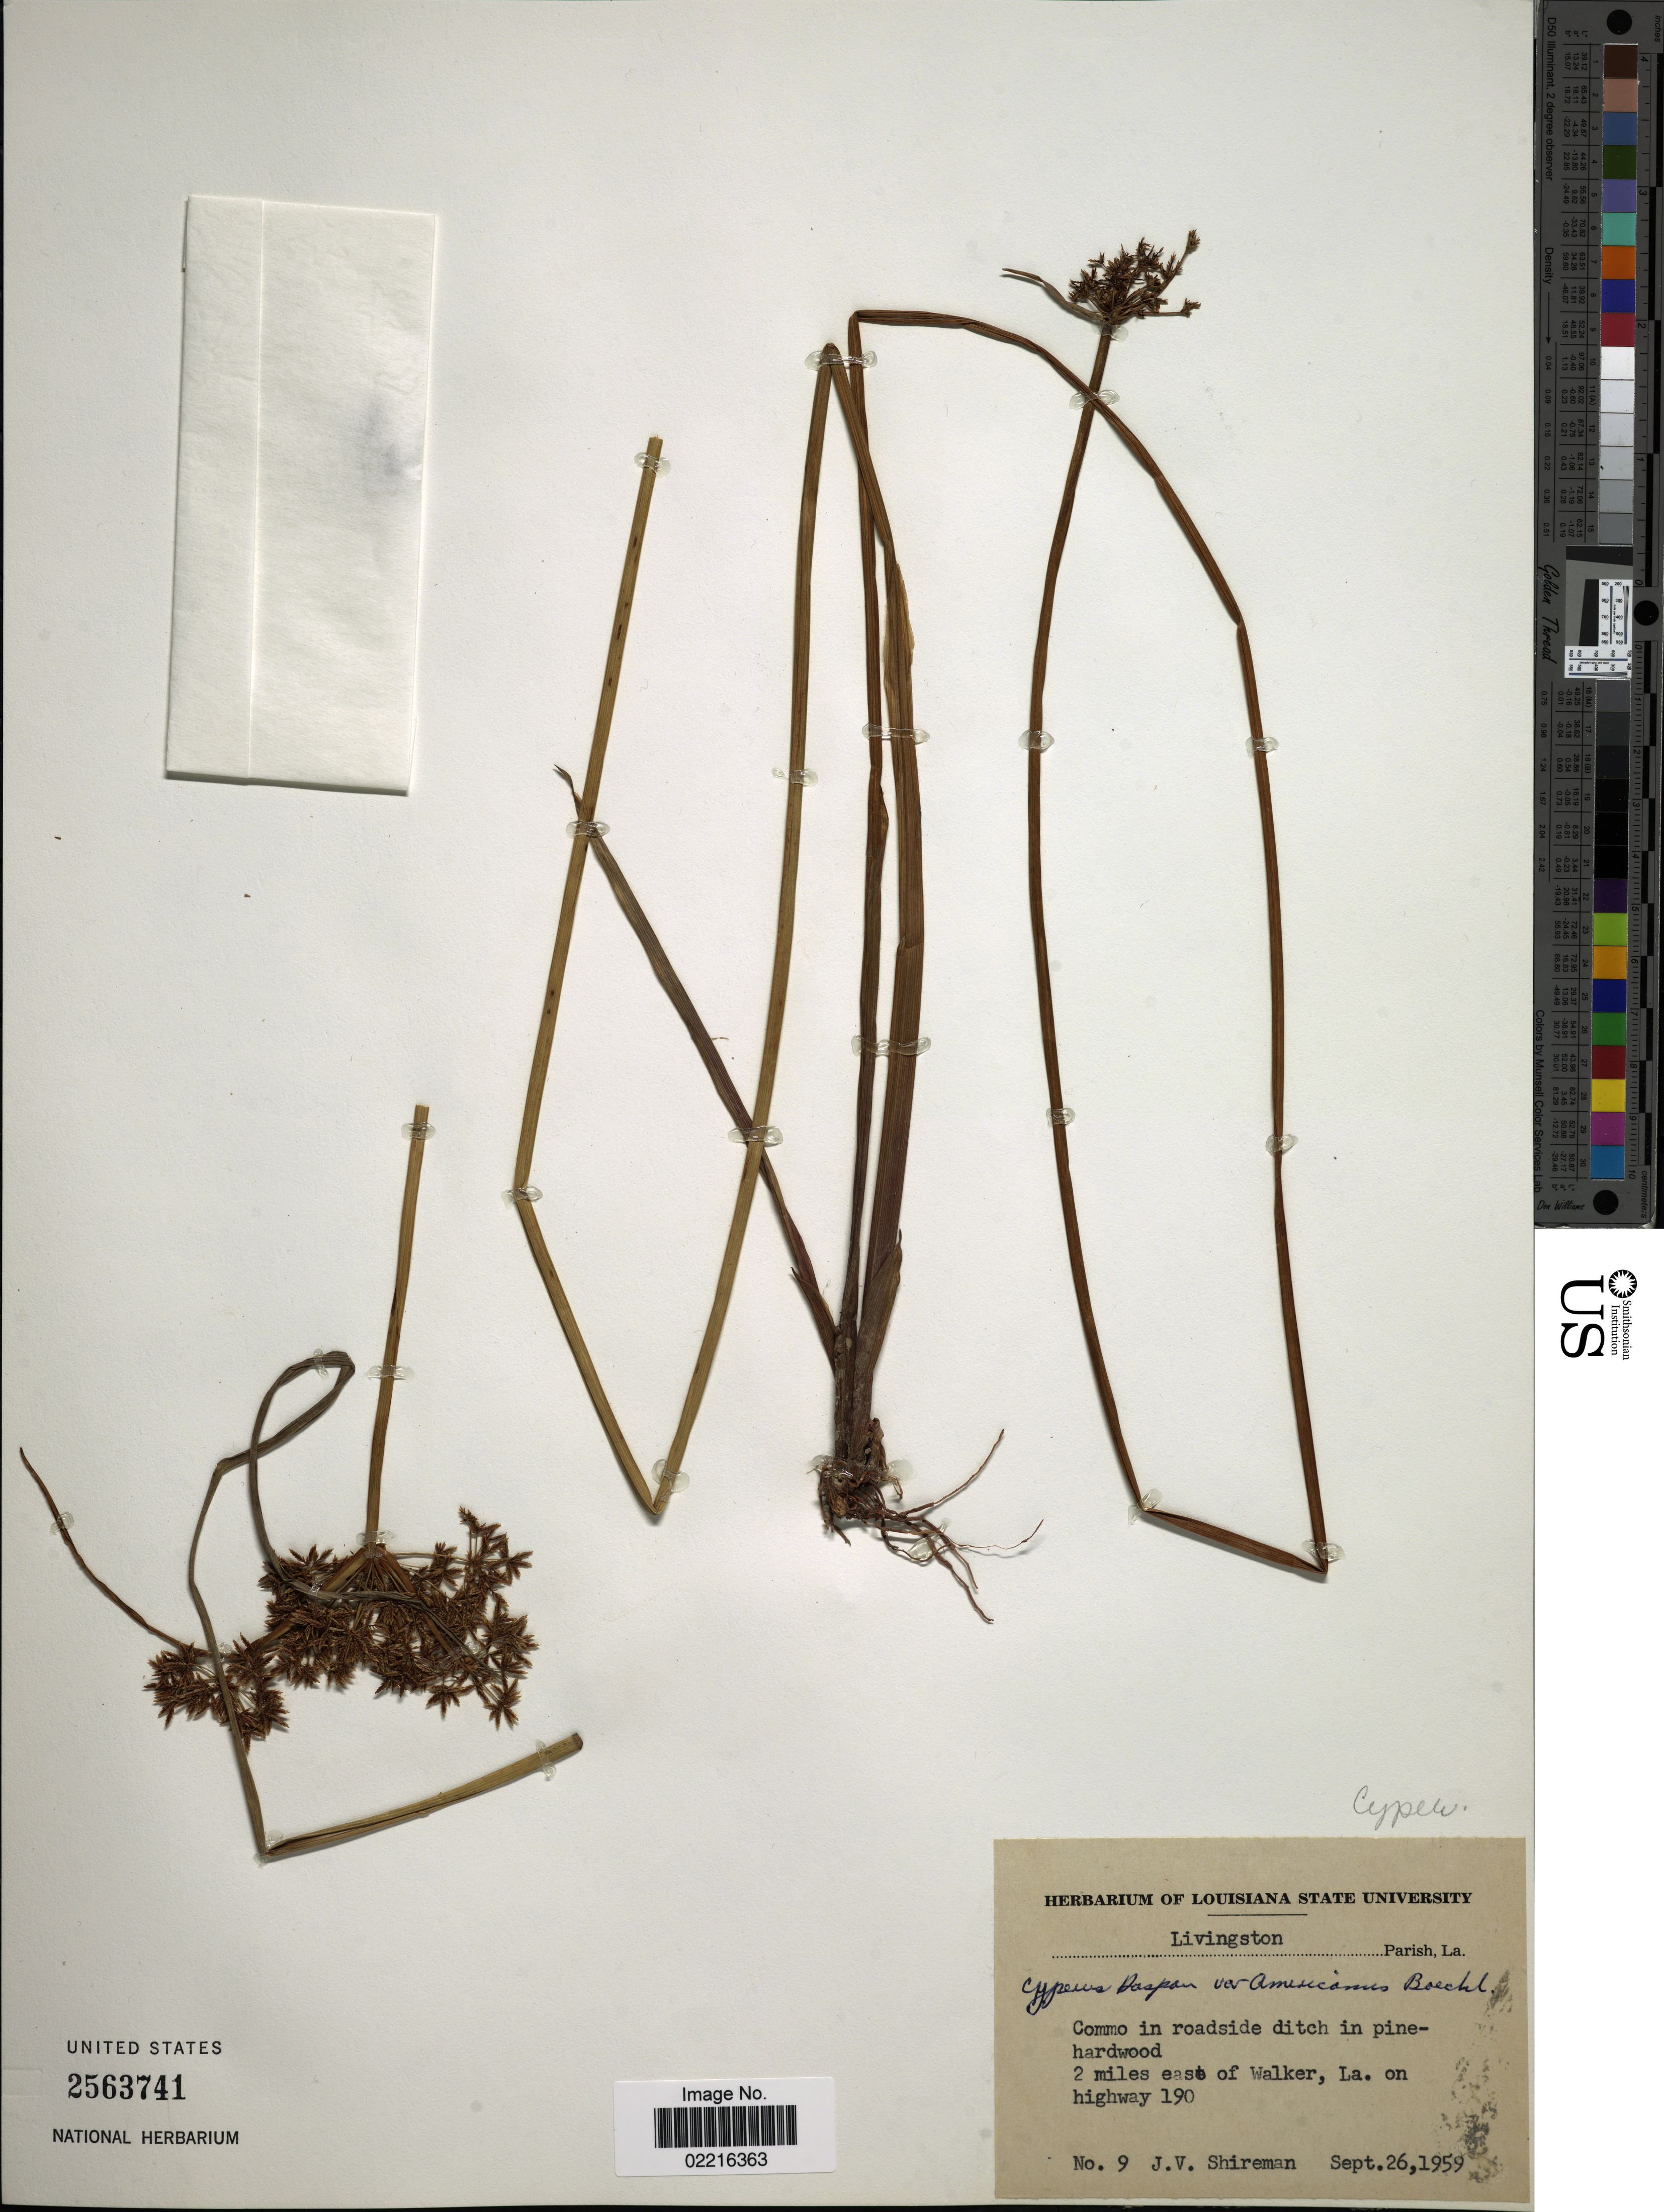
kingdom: Plantae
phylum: Tracheophyta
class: Liliopsida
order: Poales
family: Cyperaceae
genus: Cyperus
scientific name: Cyperus haspan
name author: L.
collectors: J. Shireman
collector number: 9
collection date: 1959-09-26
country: United States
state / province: Louisiana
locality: Livingston Parish, La., 2 miles east of Walker, La. in highway 190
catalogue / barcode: US 2563741